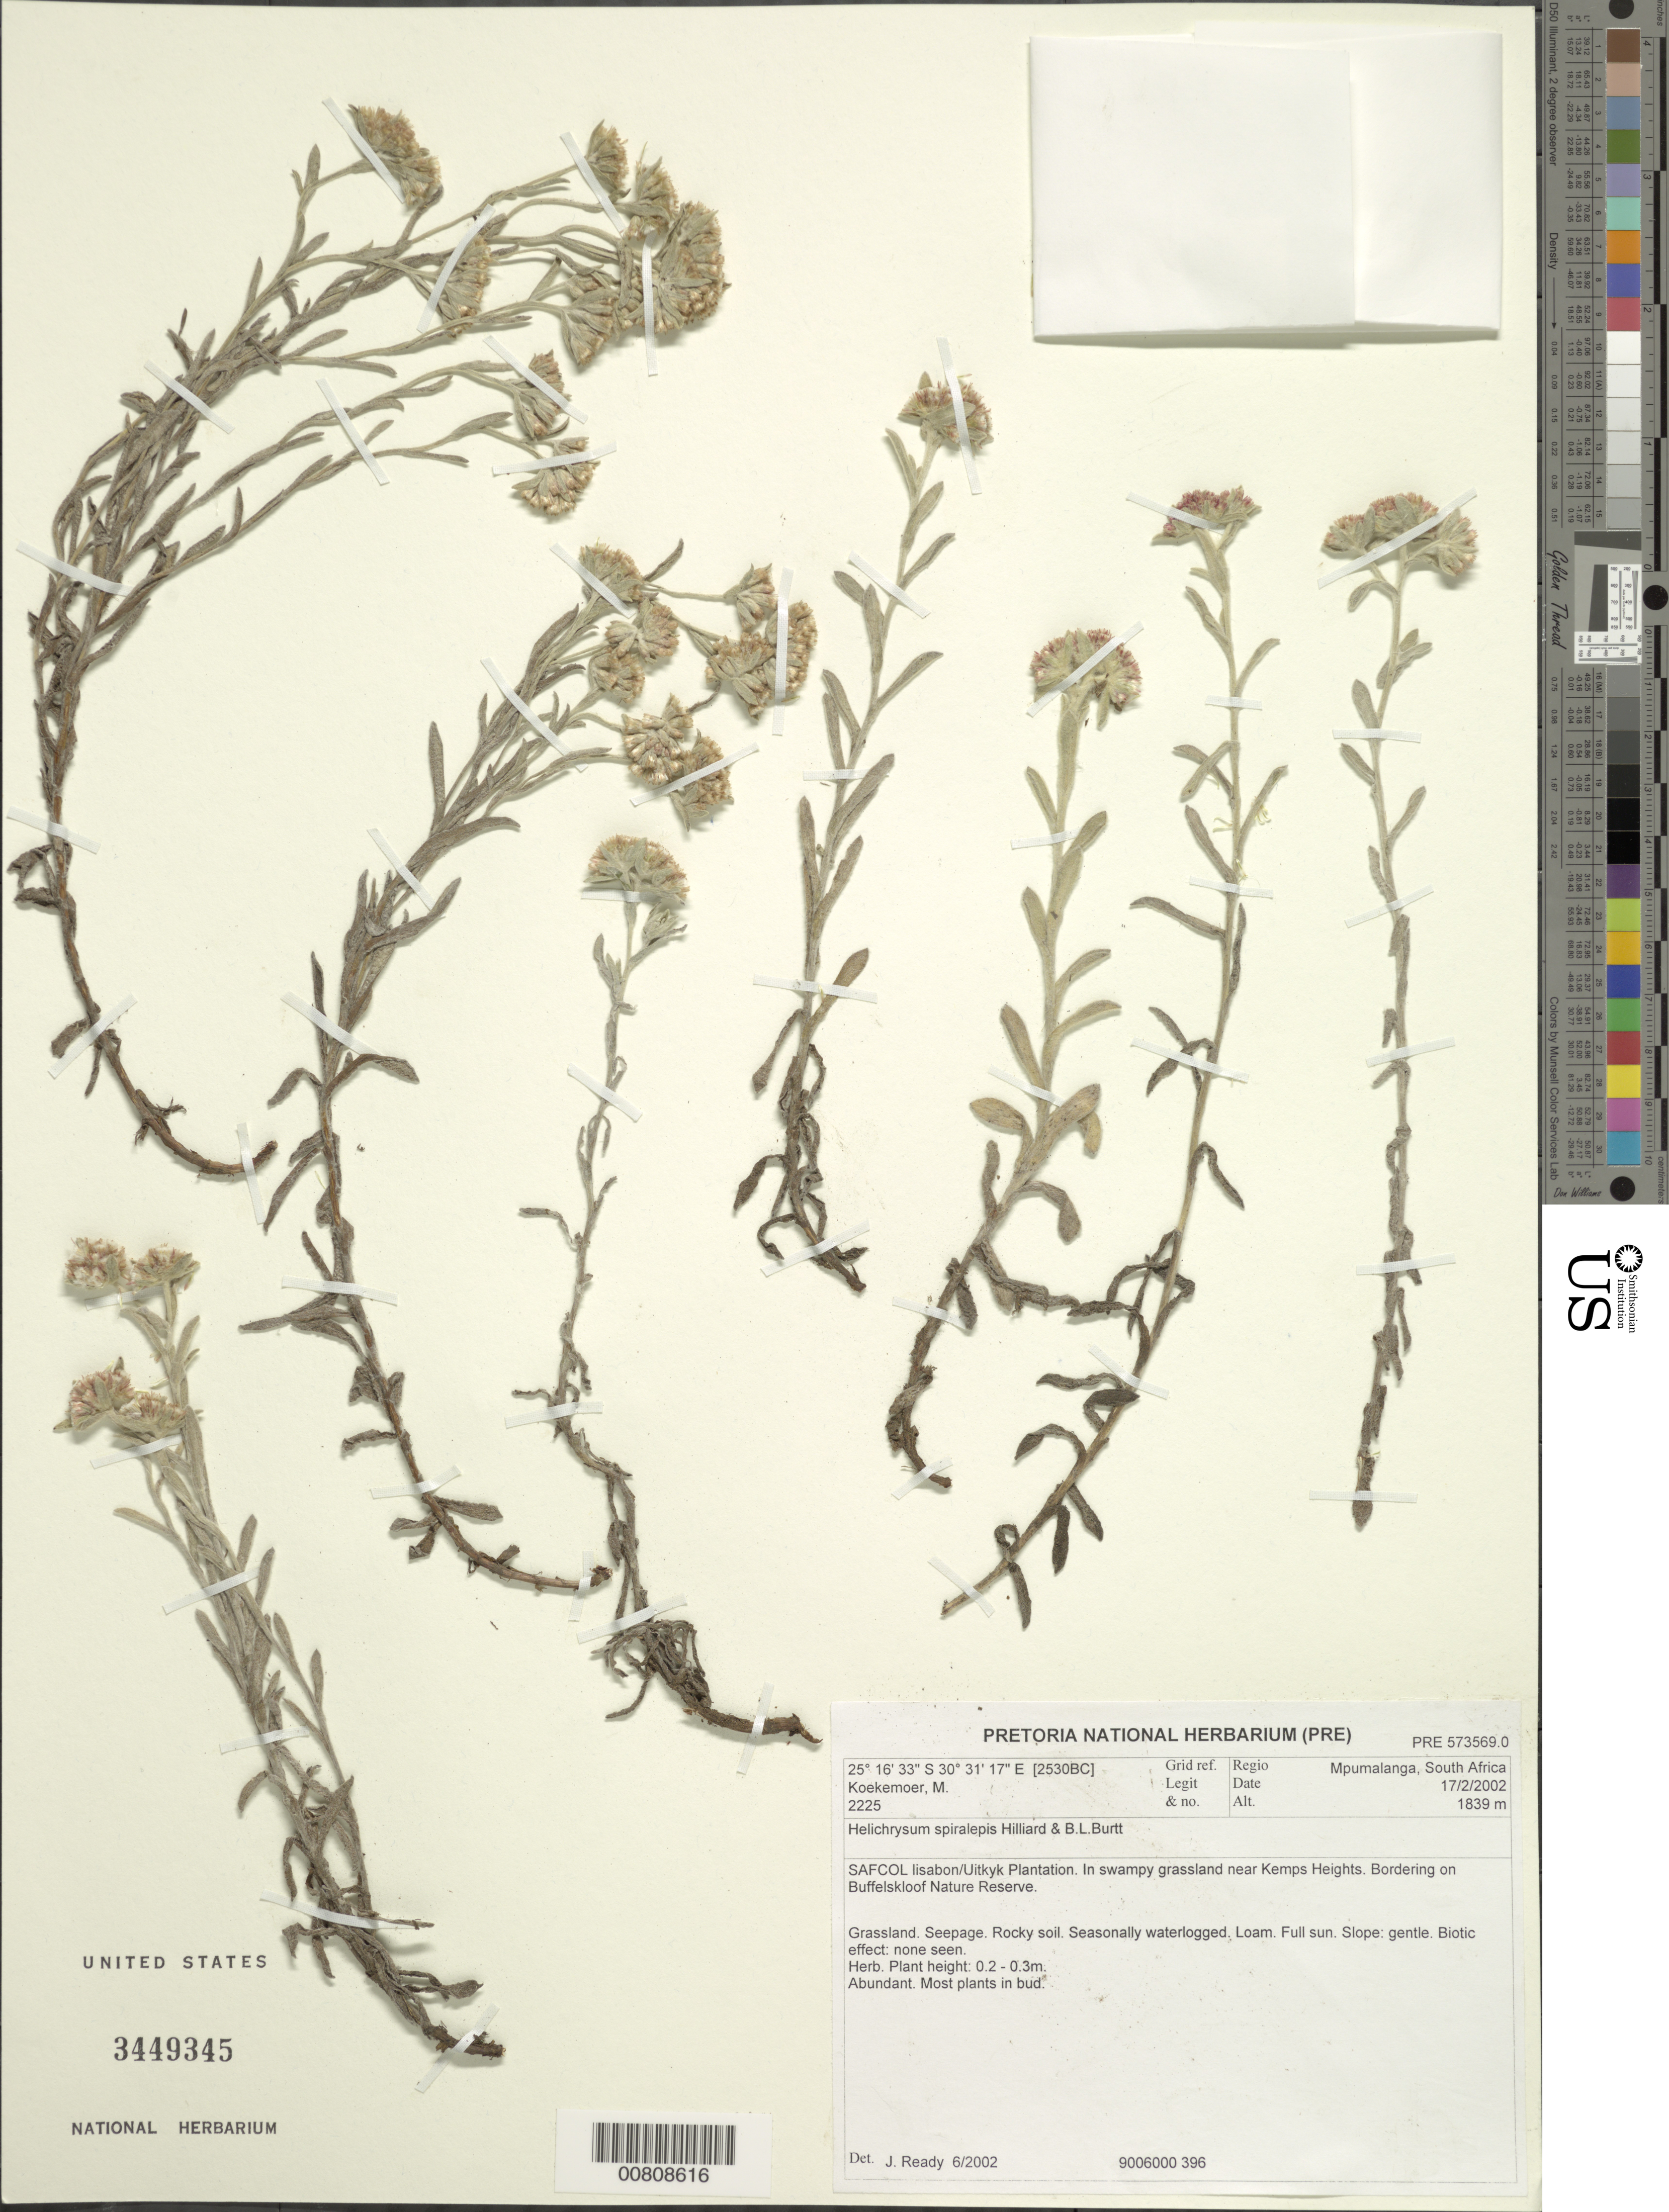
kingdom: Plantae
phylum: Tracheophyta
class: Magnoliopsida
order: Asterales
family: Asteraceae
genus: Helichrysum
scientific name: Helichrysum spiralepis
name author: Hilliard & B.L. Burtt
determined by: Ready, J.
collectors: M. Koekemoer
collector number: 2225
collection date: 2000-02-17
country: South Africa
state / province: Mpumalanga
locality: SAFCOL Lisabon/Uitkyk Plantation, near Kemp's Height, bordering Buffelskloof Nature Reserve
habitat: Grassland, seepage, rocky soil, seasonally waterlogged, loam, full sun, gentle slope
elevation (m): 1839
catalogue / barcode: US 3449345